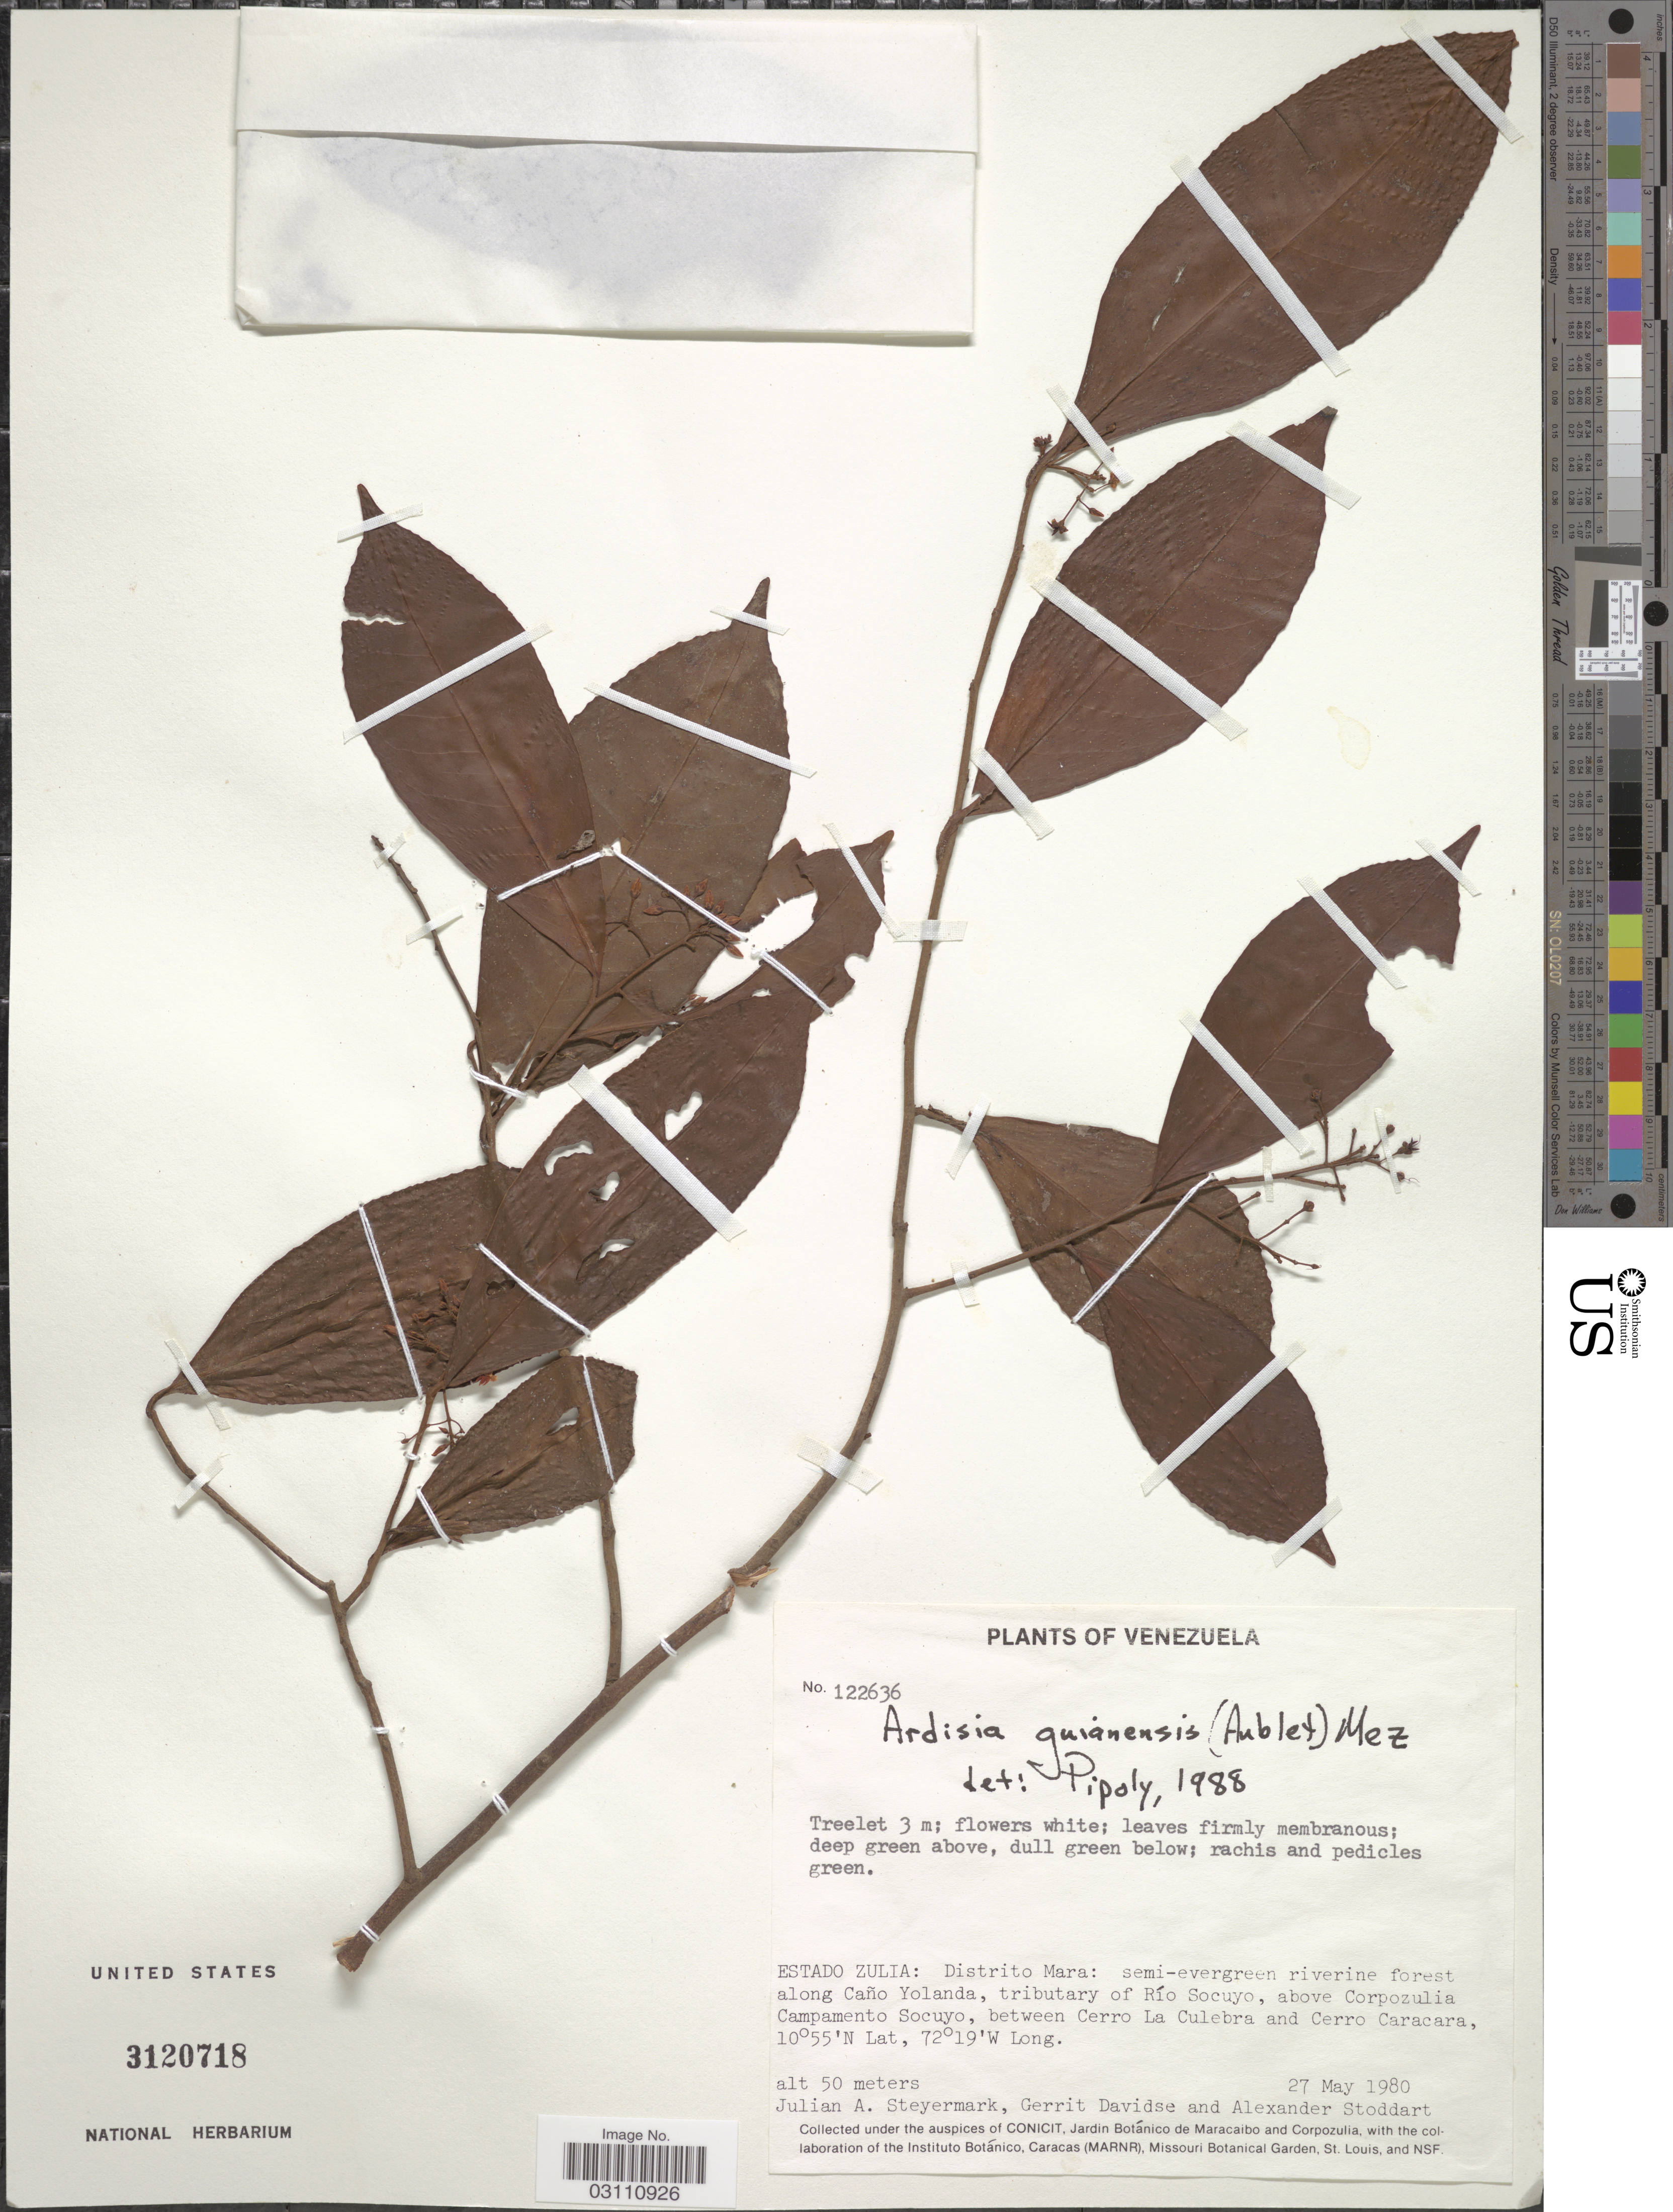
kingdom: Plantae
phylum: Tracheophyta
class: Magnoliopsida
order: Ericales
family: Primulaceae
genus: Ardisia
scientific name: Ardisia guianensis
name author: (Aubl.) Mez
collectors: J. Steyermark, G. Davidse & A. Stoddart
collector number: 122636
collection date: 1980-05-27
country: Venezuela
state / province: Zulia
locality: Distrito Mara: along Caño Yolanda, tributary of Río Socuyo, above Corpozulia Campamento Socuyo, between Cerro La Culebra and Cerro Caracara.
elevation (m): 50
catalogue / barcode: US 3120718